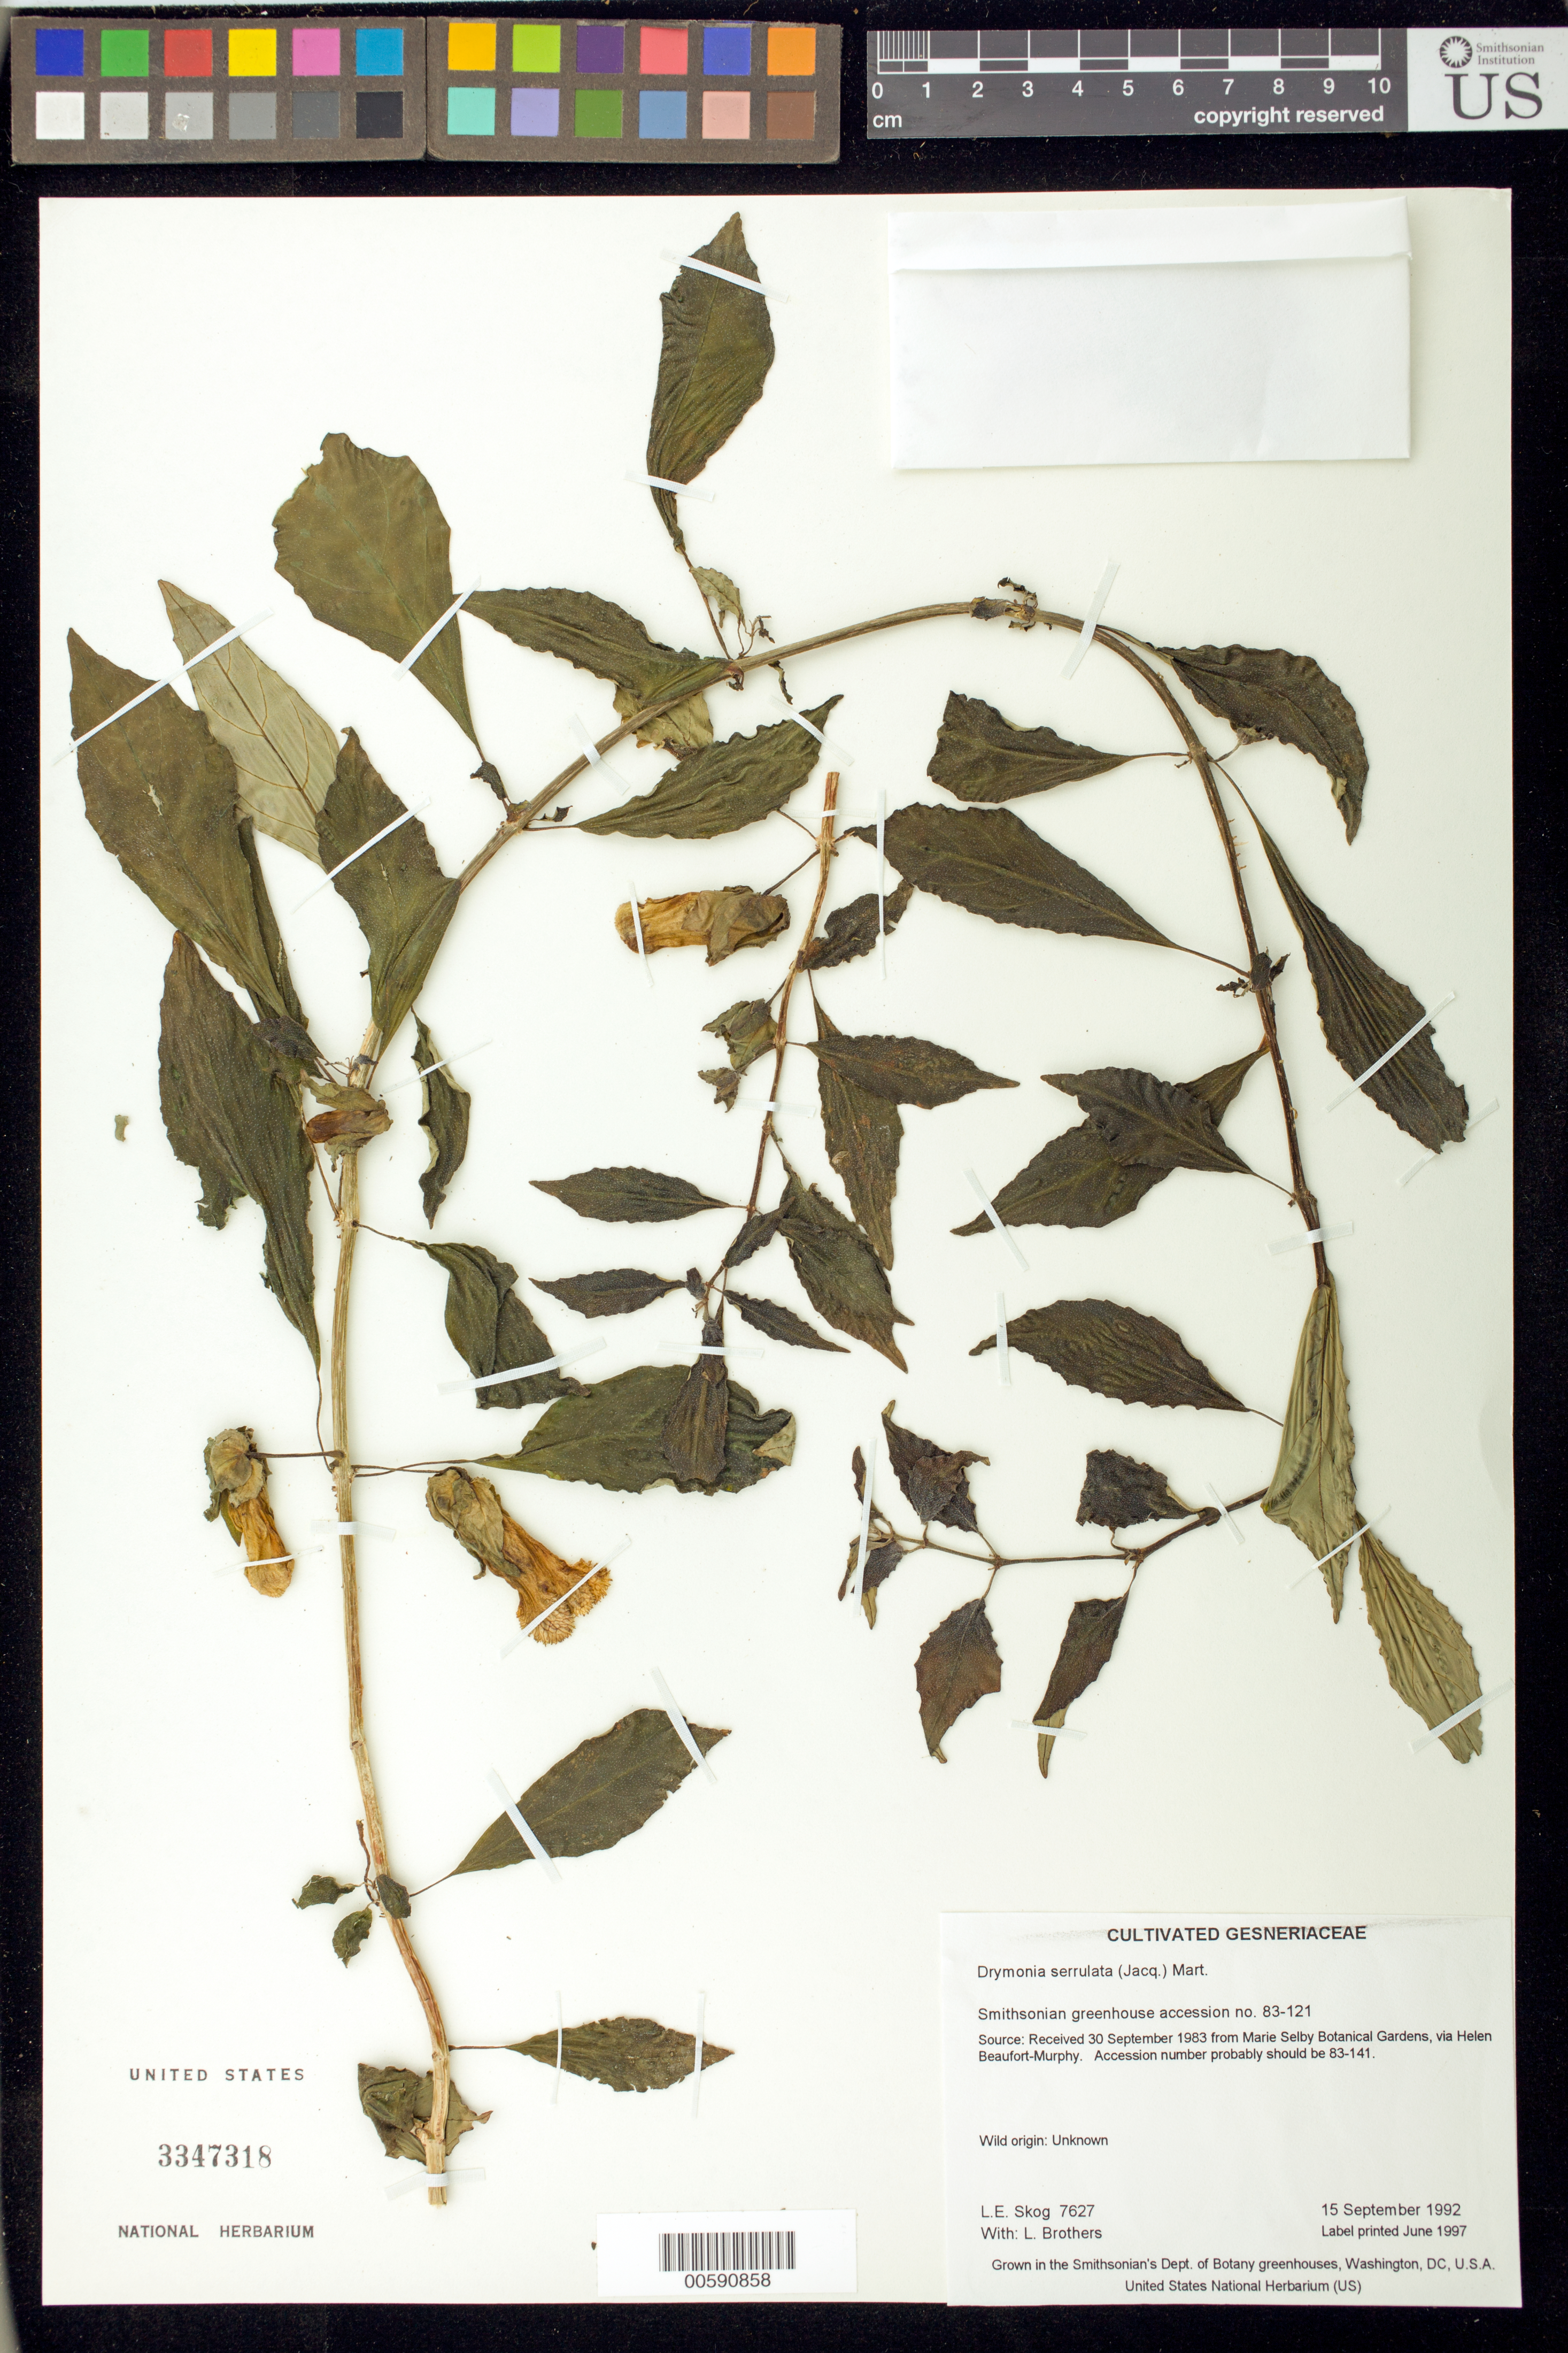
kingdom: Plantae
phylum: Tracheophyta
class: Magnoliopsida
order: Lamiales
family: Gesneriaceae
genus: Drymonia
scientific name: Drymonia serrulata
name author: (Jacq.) Mart.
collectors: L. E. Skog & L. Brothers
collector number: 7627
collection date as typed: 15 Sep 1992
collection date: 1992-09-15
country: United States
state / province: District of Columbia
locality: Grown in the Smithsonian's Dept. of Botany greenhouses, Washington, DC, U.S.A.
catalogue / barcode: US 3347318